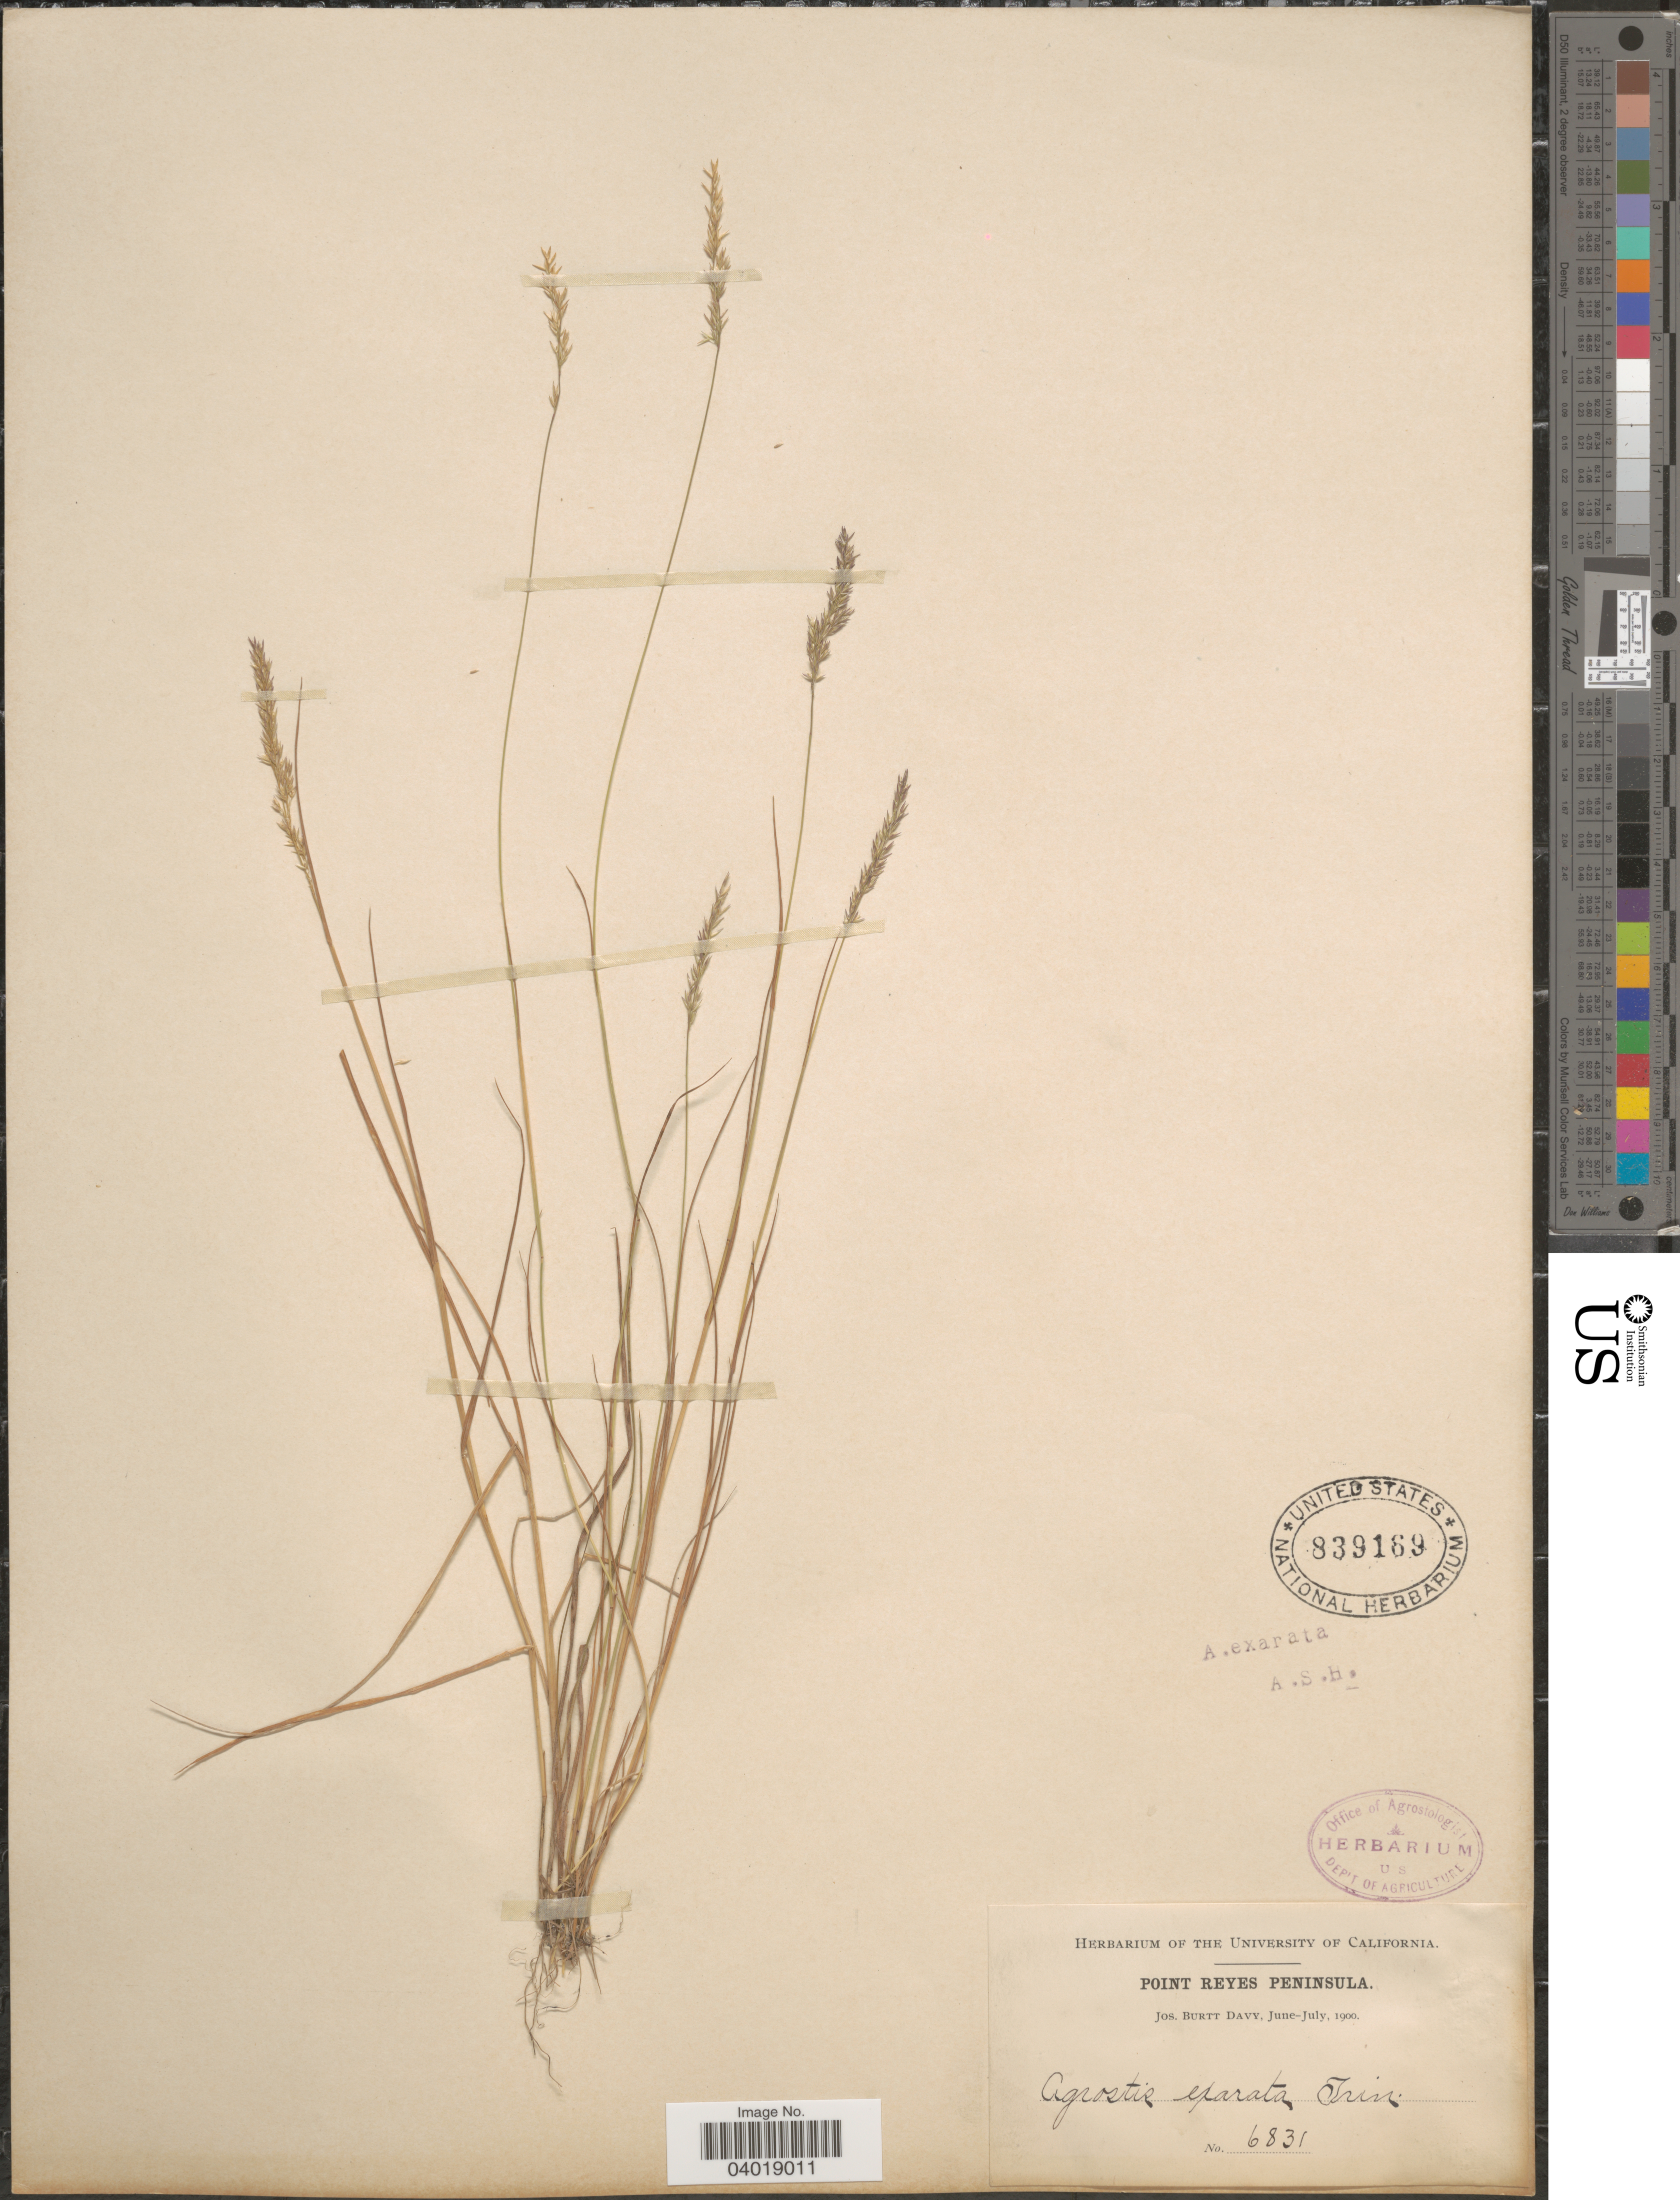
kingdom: Plantae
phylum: Tracheophyta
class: Liliopsida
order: Poales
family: Poaceae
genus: Agrostis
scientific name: Agrostis exarata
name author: Trin.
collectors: J. Burtt Davy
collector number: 6831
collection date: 1900-06/1900-07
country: United States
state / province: California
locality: Point Reyes Peninsula.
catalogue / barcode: US 839169